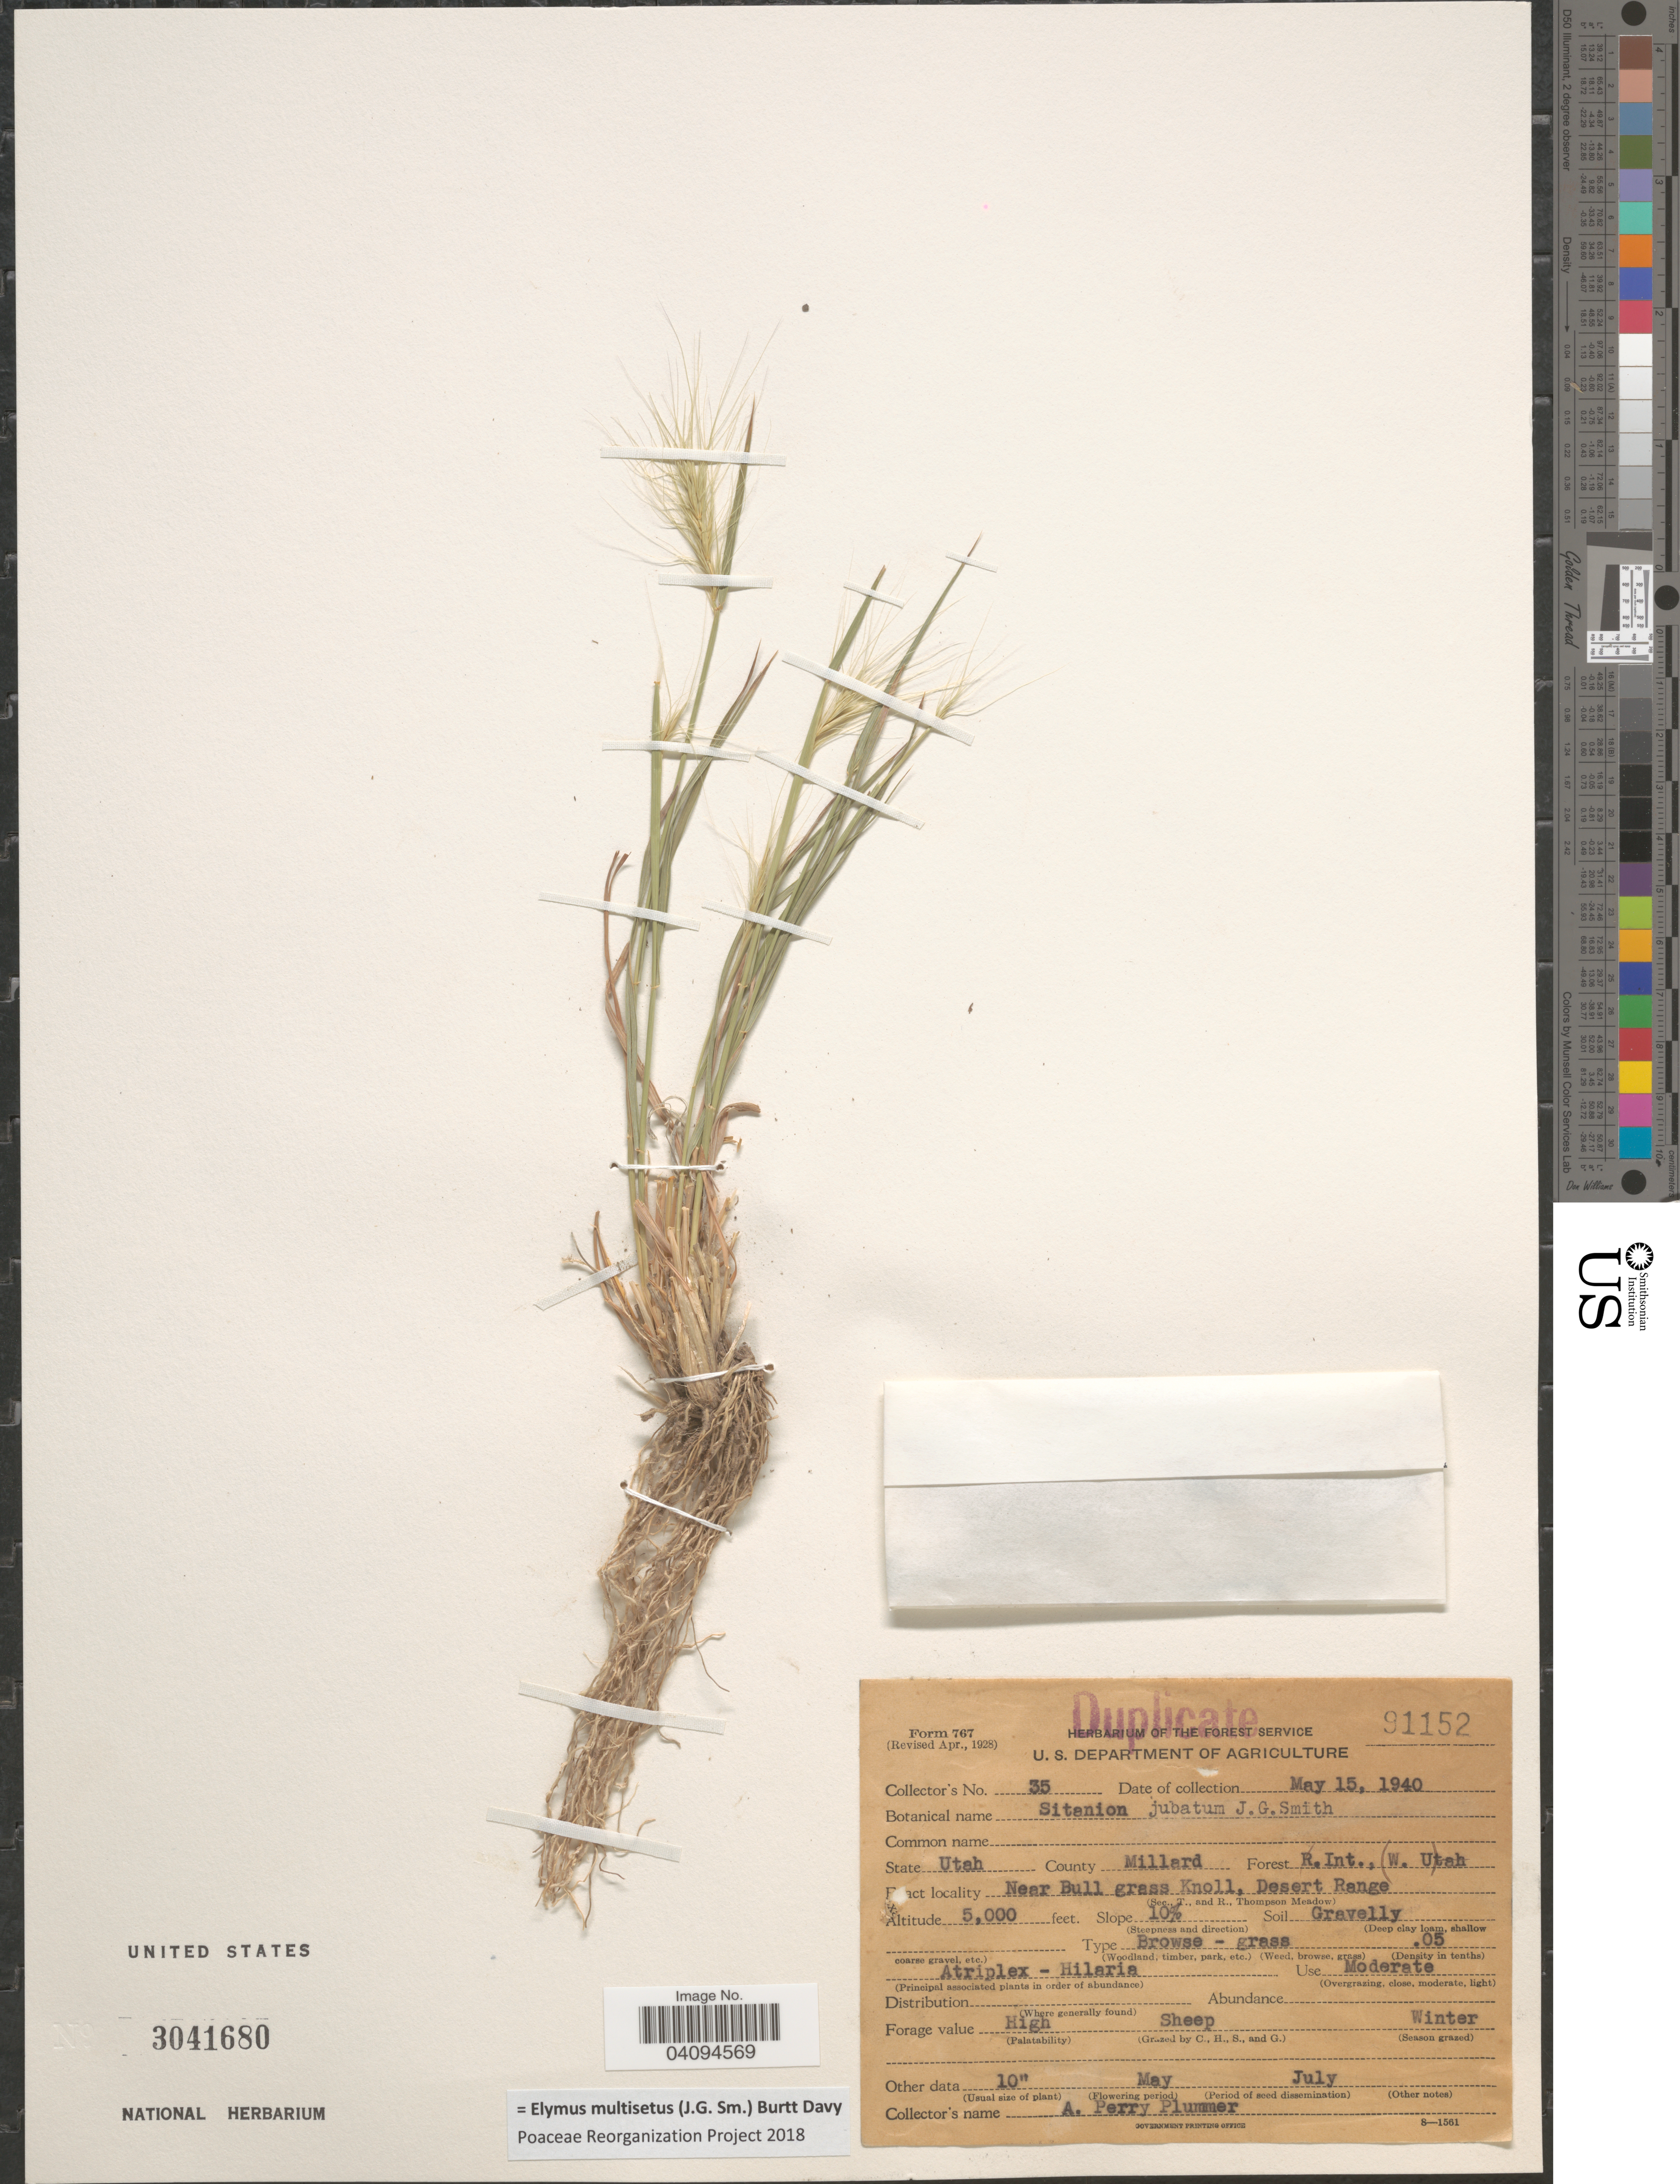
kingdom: Plantae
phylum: Tracheophyta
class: Liliopsida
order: Poales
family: Poaceae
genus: Elymus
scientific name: Elymus multisetus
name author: (J.G. Sm.) Burtt Davy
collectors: A. Plummer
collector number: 35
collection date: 1940-05-15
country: United States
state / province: Utah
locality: County Millard. Forest R. Inst., (W.) Utah. Near Bull grass Knoll, Desert Range.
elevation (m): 1524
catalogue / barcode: US 3041680